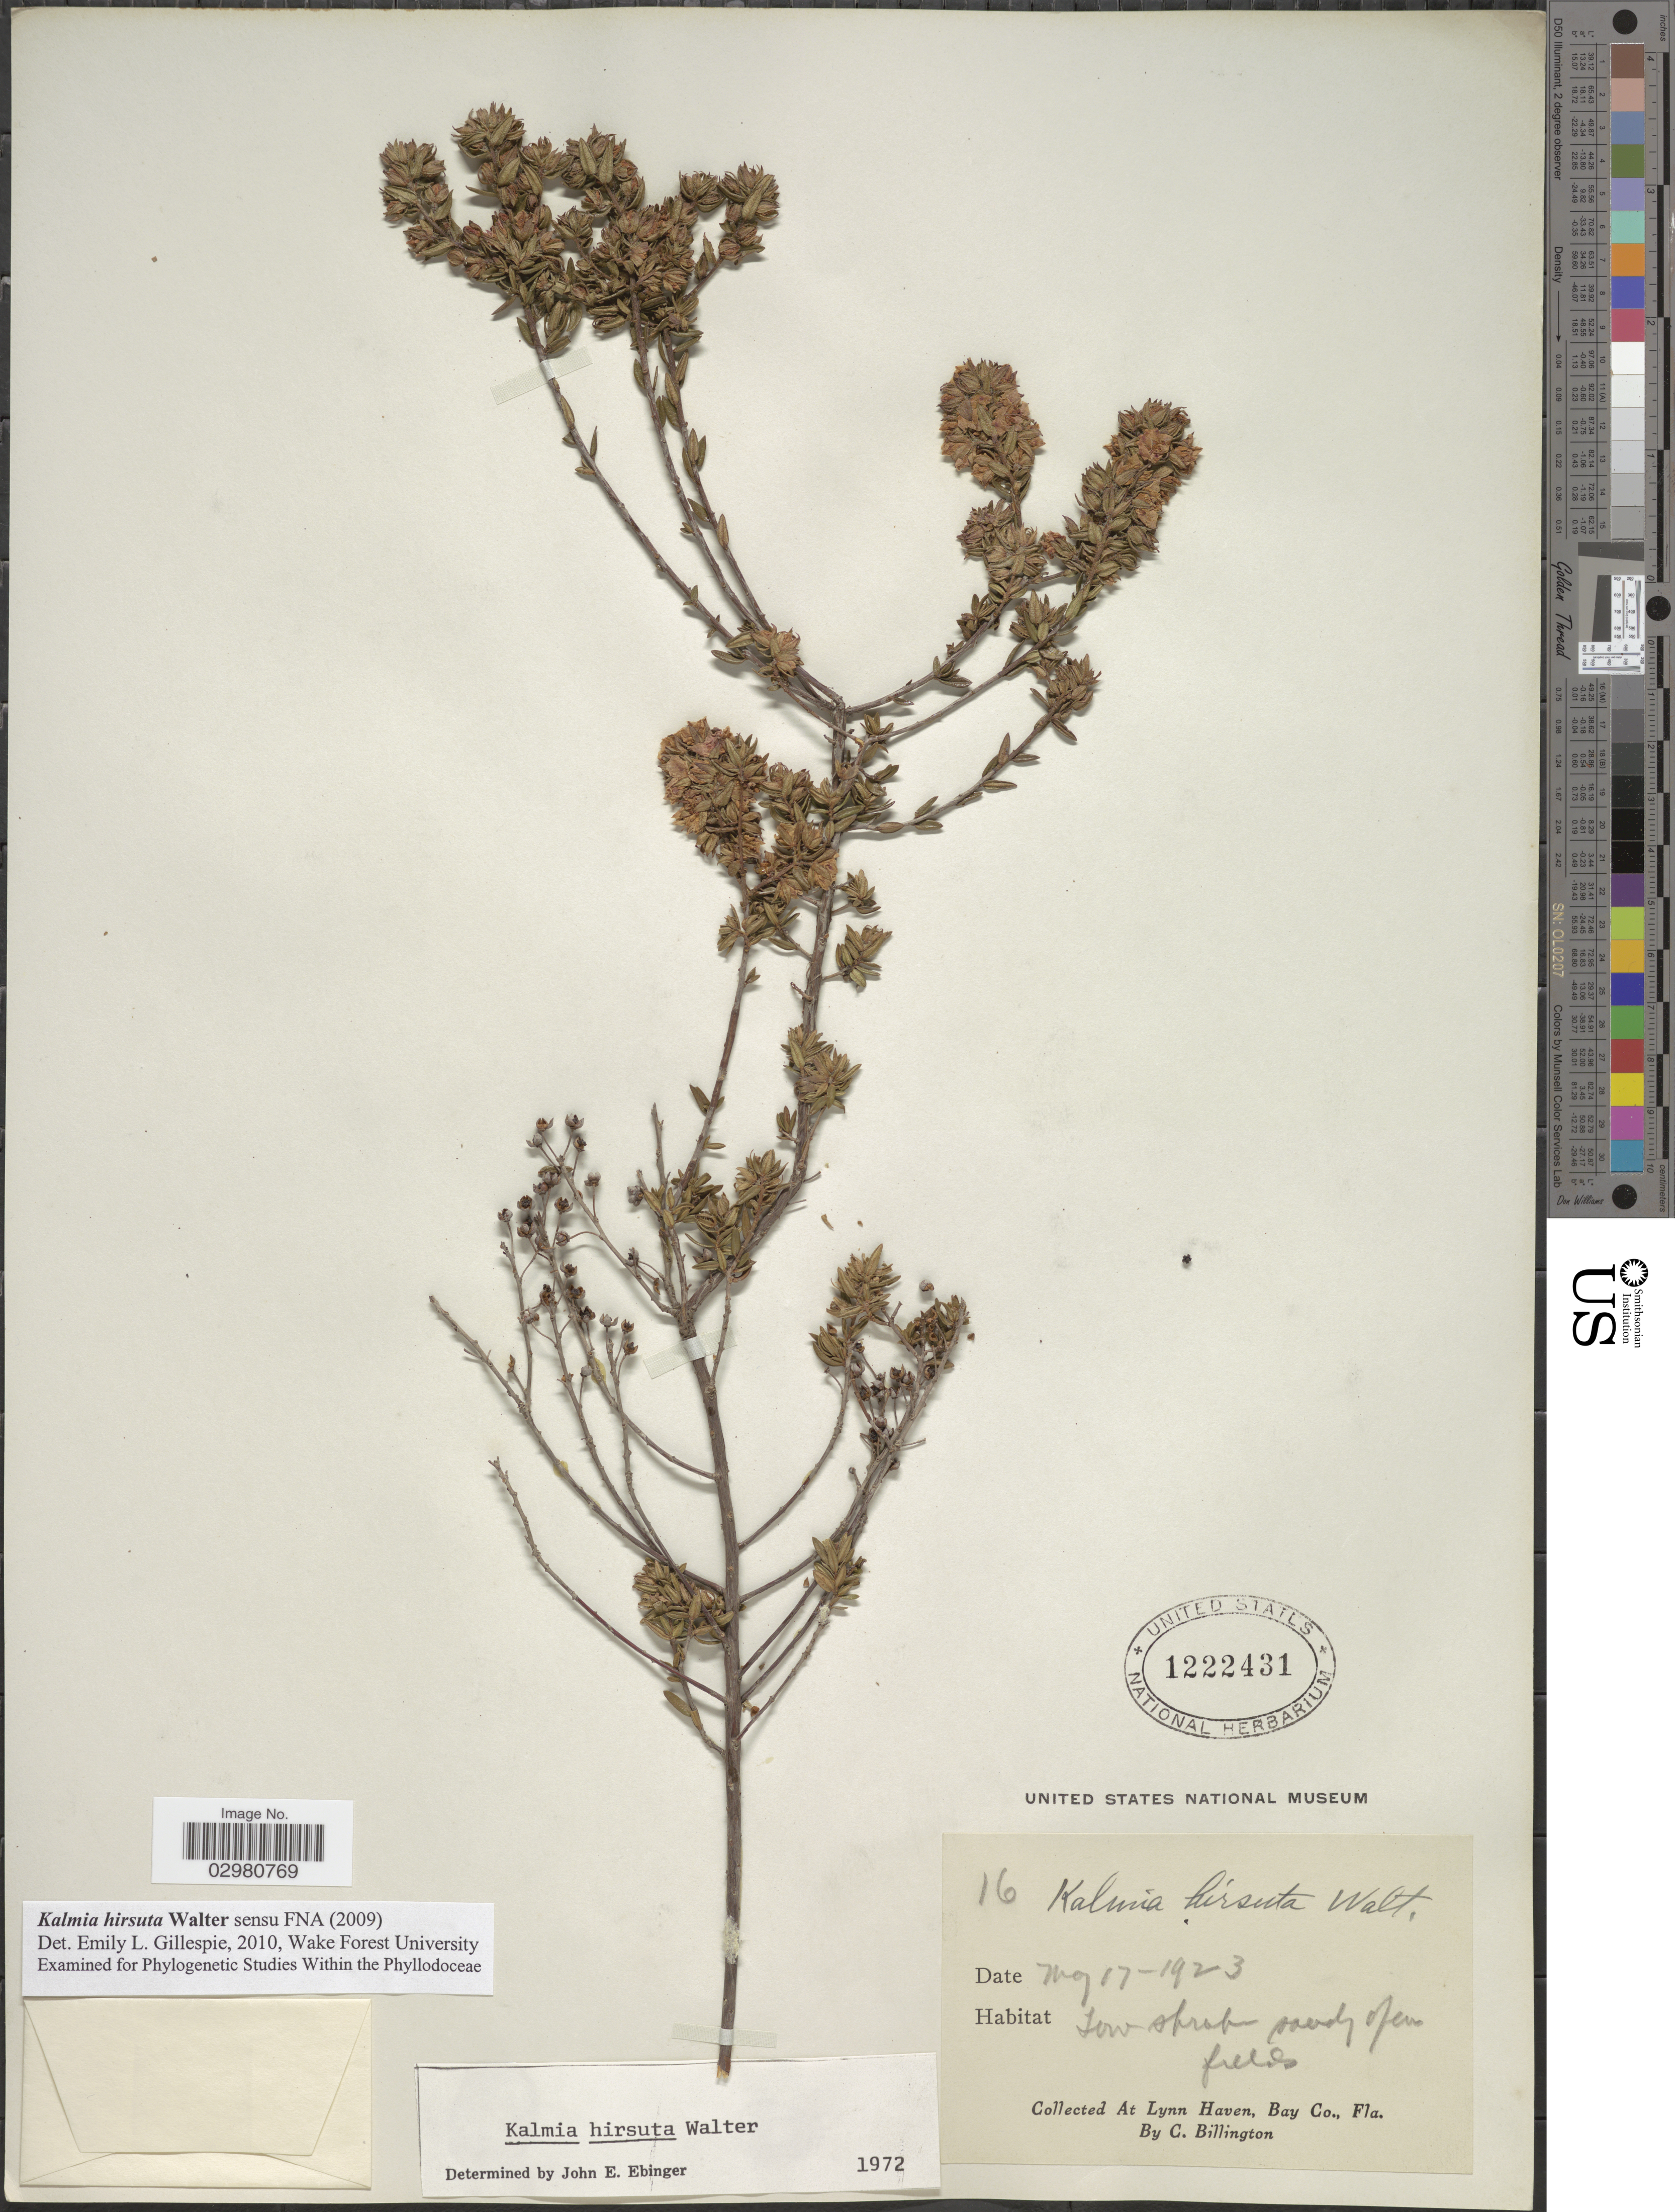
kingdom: Plantae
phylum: Tracheophyta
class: Magnoliopsida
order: Ericales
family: Ericaceae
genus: Kalmia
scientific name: Kalmia hirsuta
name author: Walter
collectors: C. Billington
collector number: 16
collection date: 1923-05-17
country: United States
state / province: Florida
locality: At Lynn Haven, Bay Co.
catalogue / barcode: US 1222431